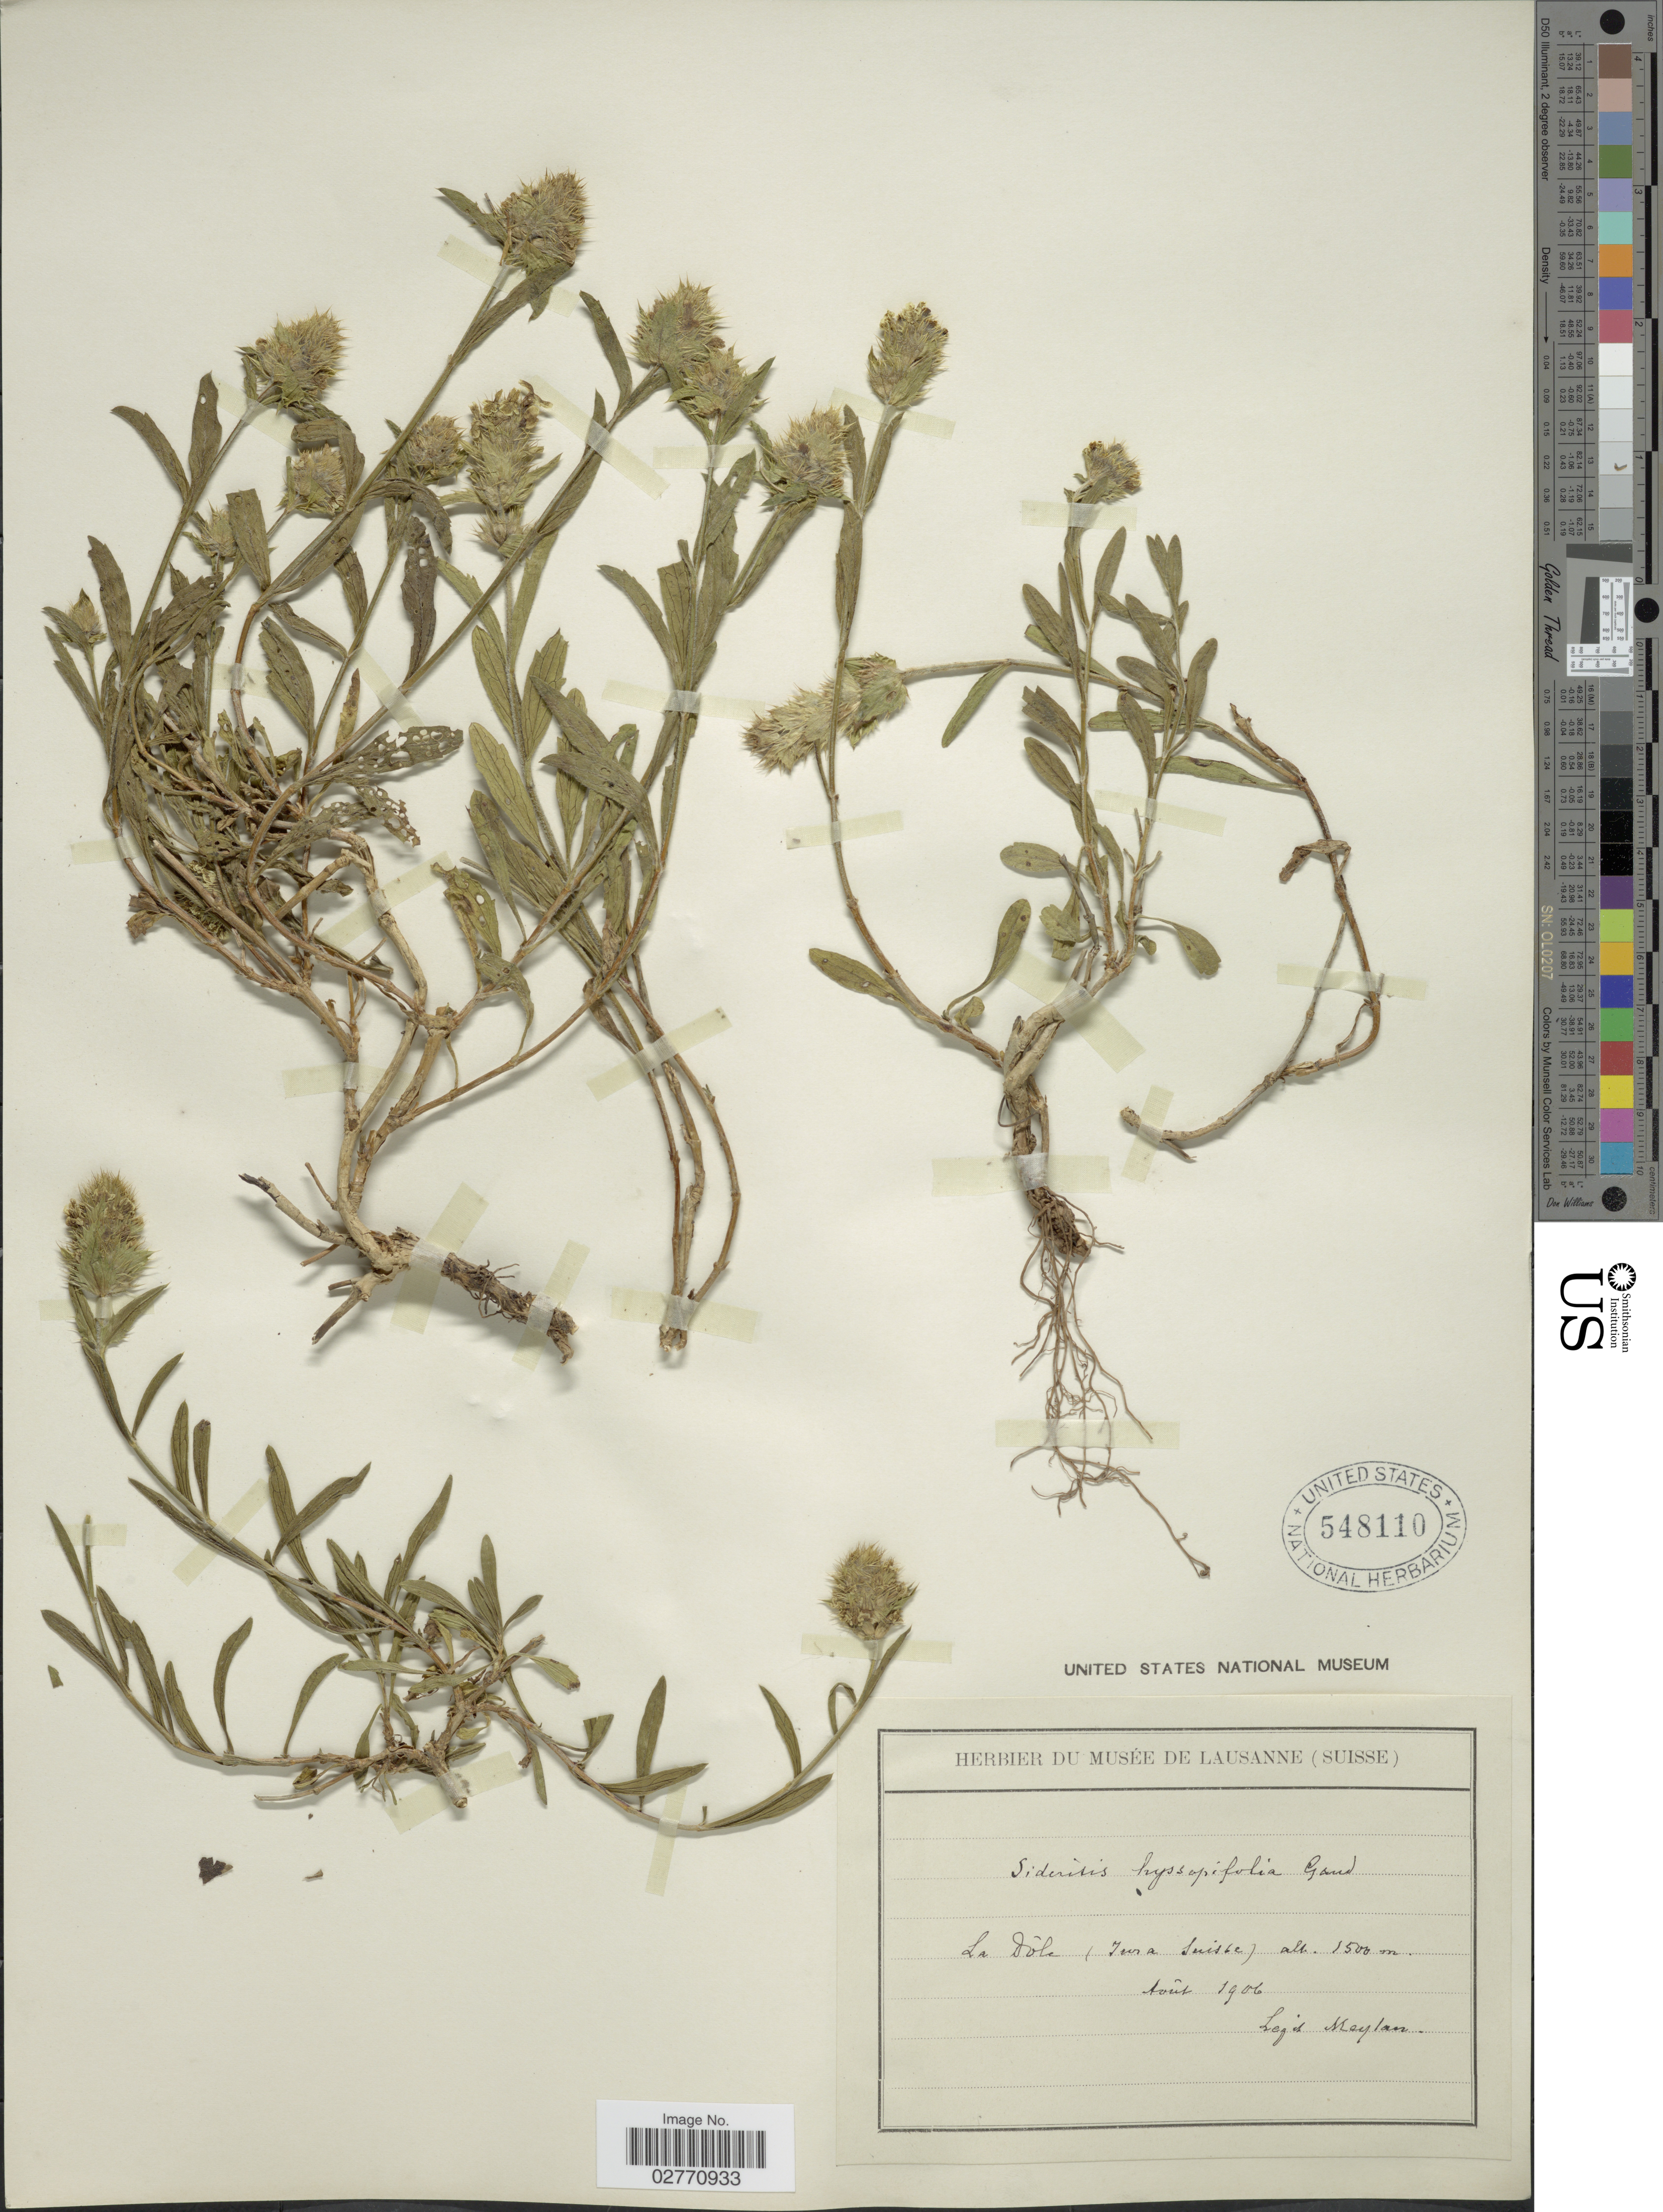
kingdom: Plantae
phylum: Tracheophyta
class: Magnoliopsida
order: Lamiales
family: Lamiaceae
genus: Sideritis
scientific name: Sideritis hyssopifolia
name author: L.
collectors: Meylan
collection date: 1906-08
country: Switzerland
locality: La Dôle (Jura Suisse)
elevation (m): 1500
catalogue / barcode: US 548110